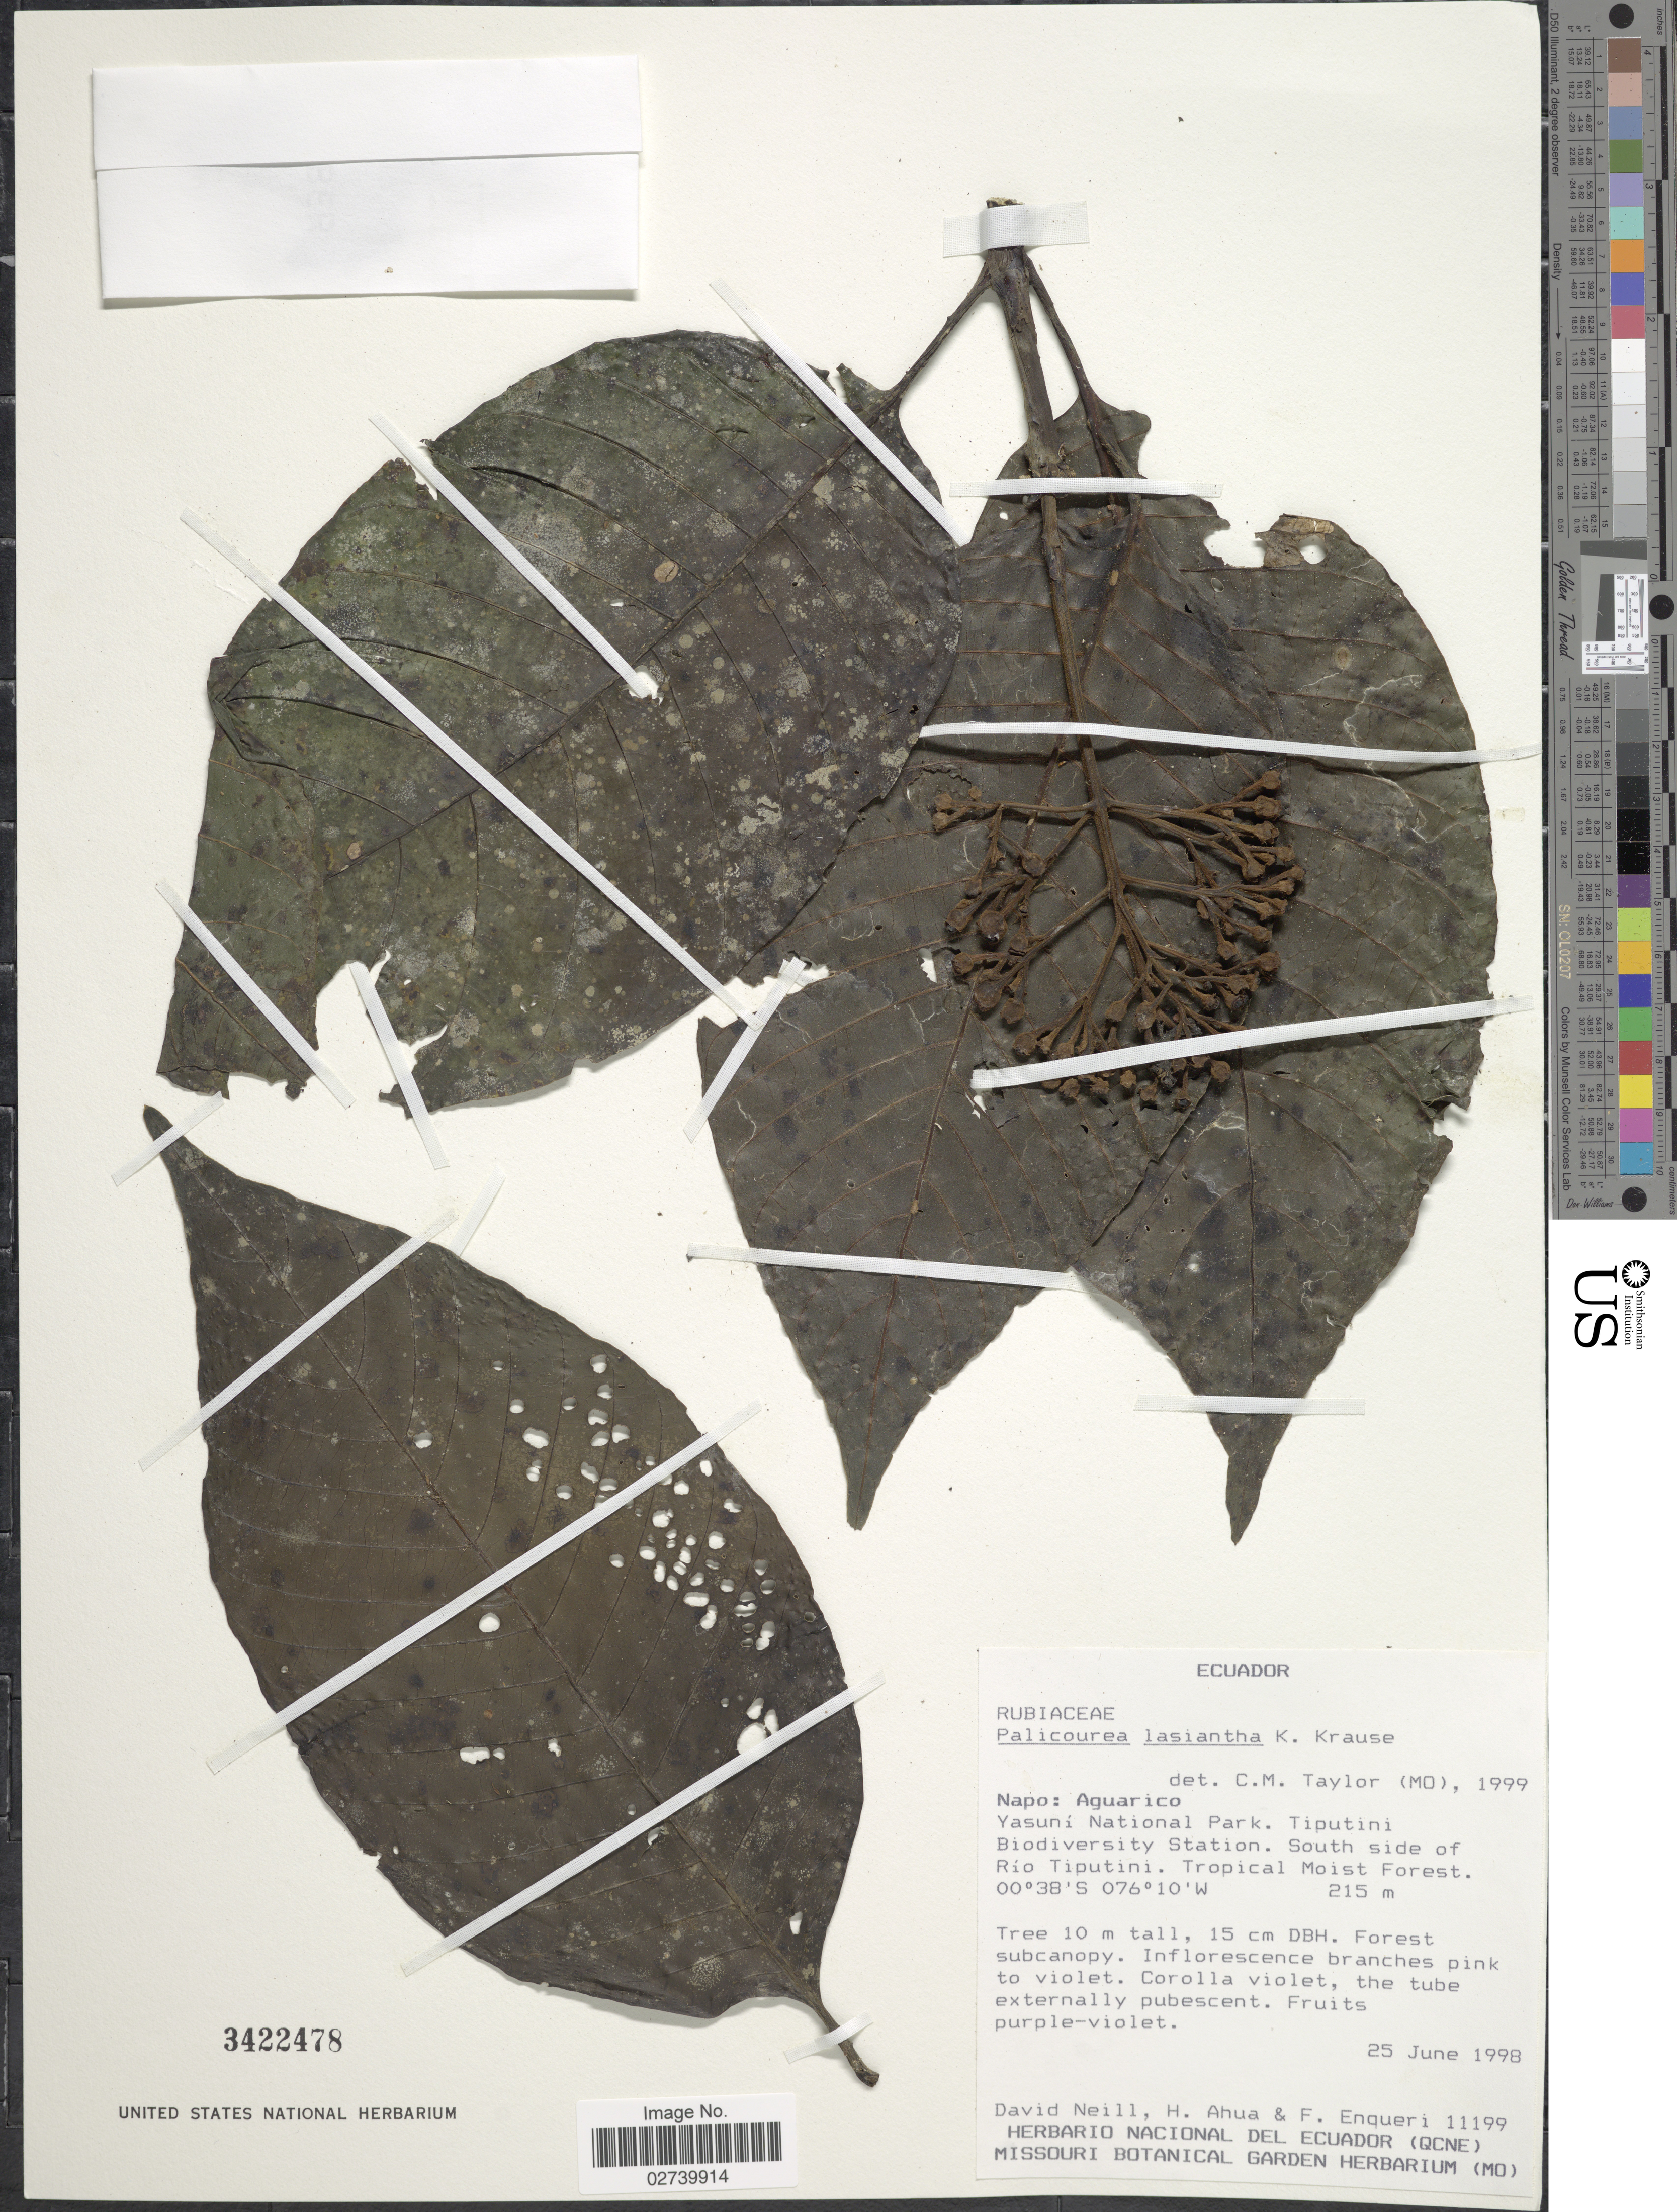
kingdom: Plantae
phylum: Tracheophyta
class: Magnoliopsida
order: Gentianales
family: Rubiaceae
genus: Palicourea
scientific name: Palicourea lasiantha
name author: Krause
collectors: D. Neill, H. Ahua & F. Enqueri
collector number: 11199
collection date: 1998-06-25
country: Ecuador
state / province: Napo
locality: Aguarico. Yasuní National Park. Tiputini Biodiversity Station. South side of Río Tiputini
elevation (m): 215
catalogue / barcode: US 3422478